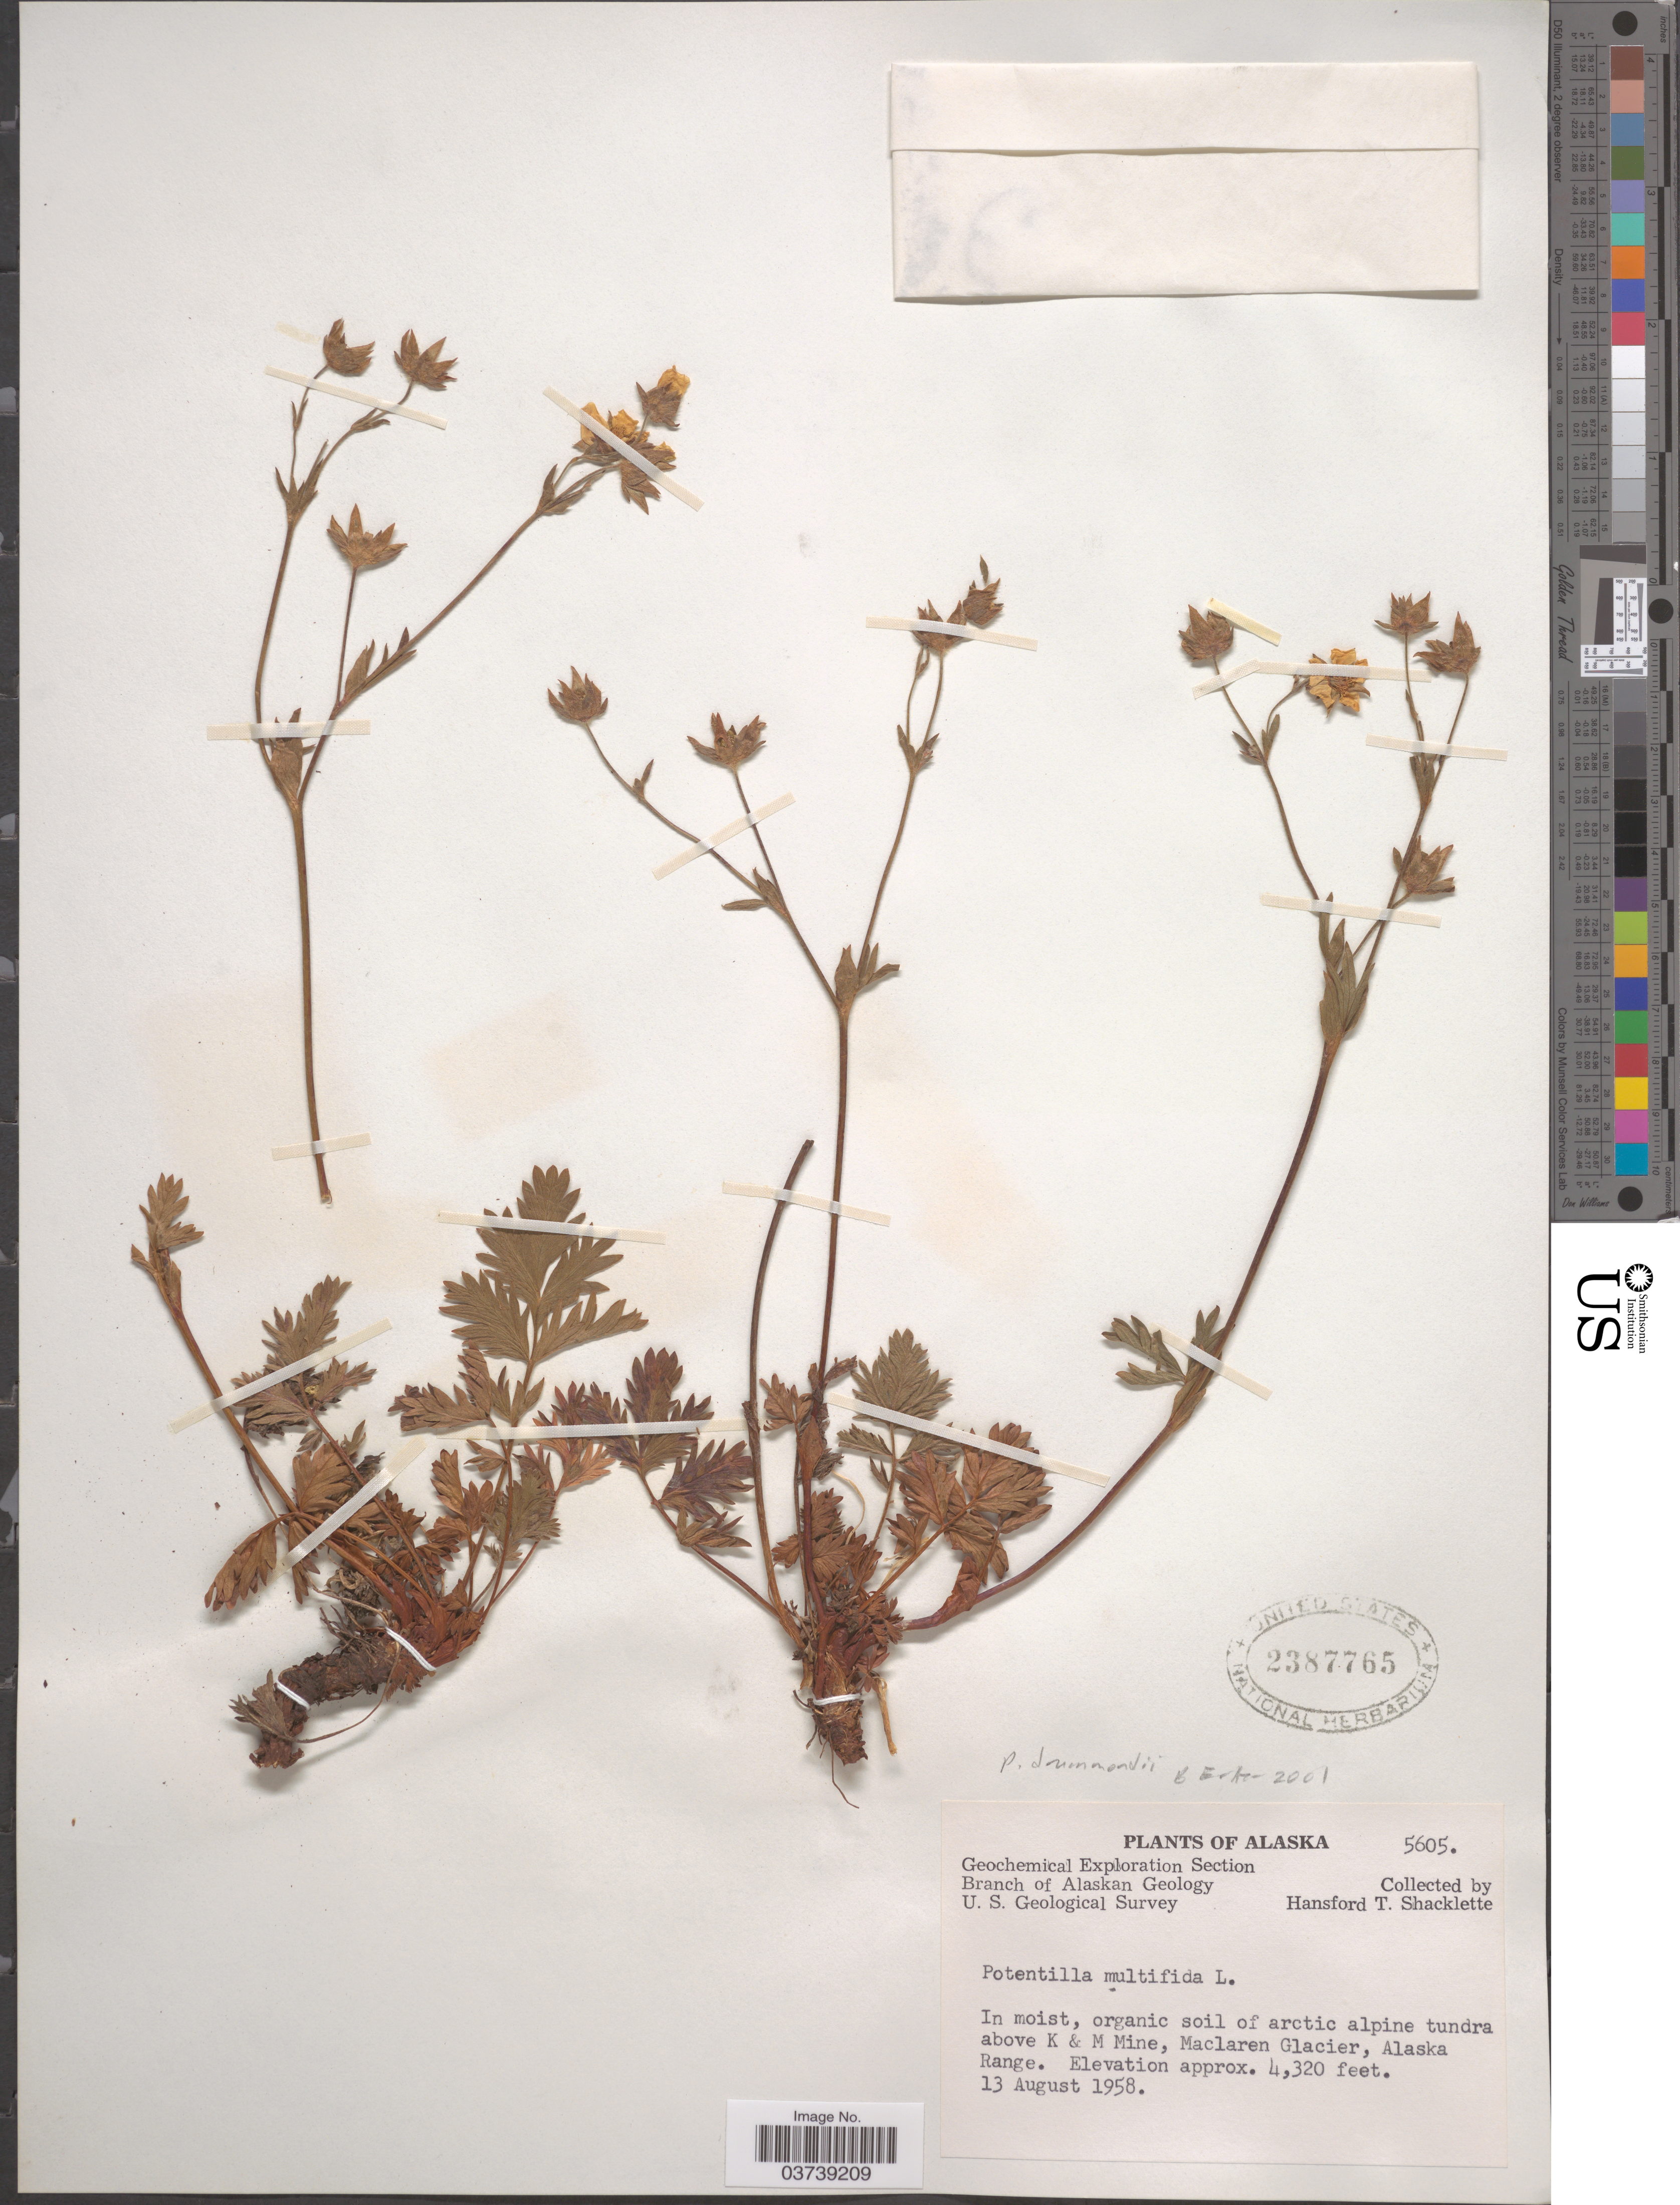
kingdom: Plantae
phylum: Tracheophyta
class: Magnoliopsida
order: Rosales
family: Rosaceae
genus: Potentilla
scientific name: Potentilla drummondii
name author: Lehm.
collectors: H. Shacklette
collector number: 5605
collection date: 1958-08-13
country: United States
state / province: Alaska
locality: In moist, organic soil of arctic alpine tundra above K & M Mine, Maclaren Glacier, Alaska Range.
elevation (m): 1317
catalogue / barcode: US 2387765